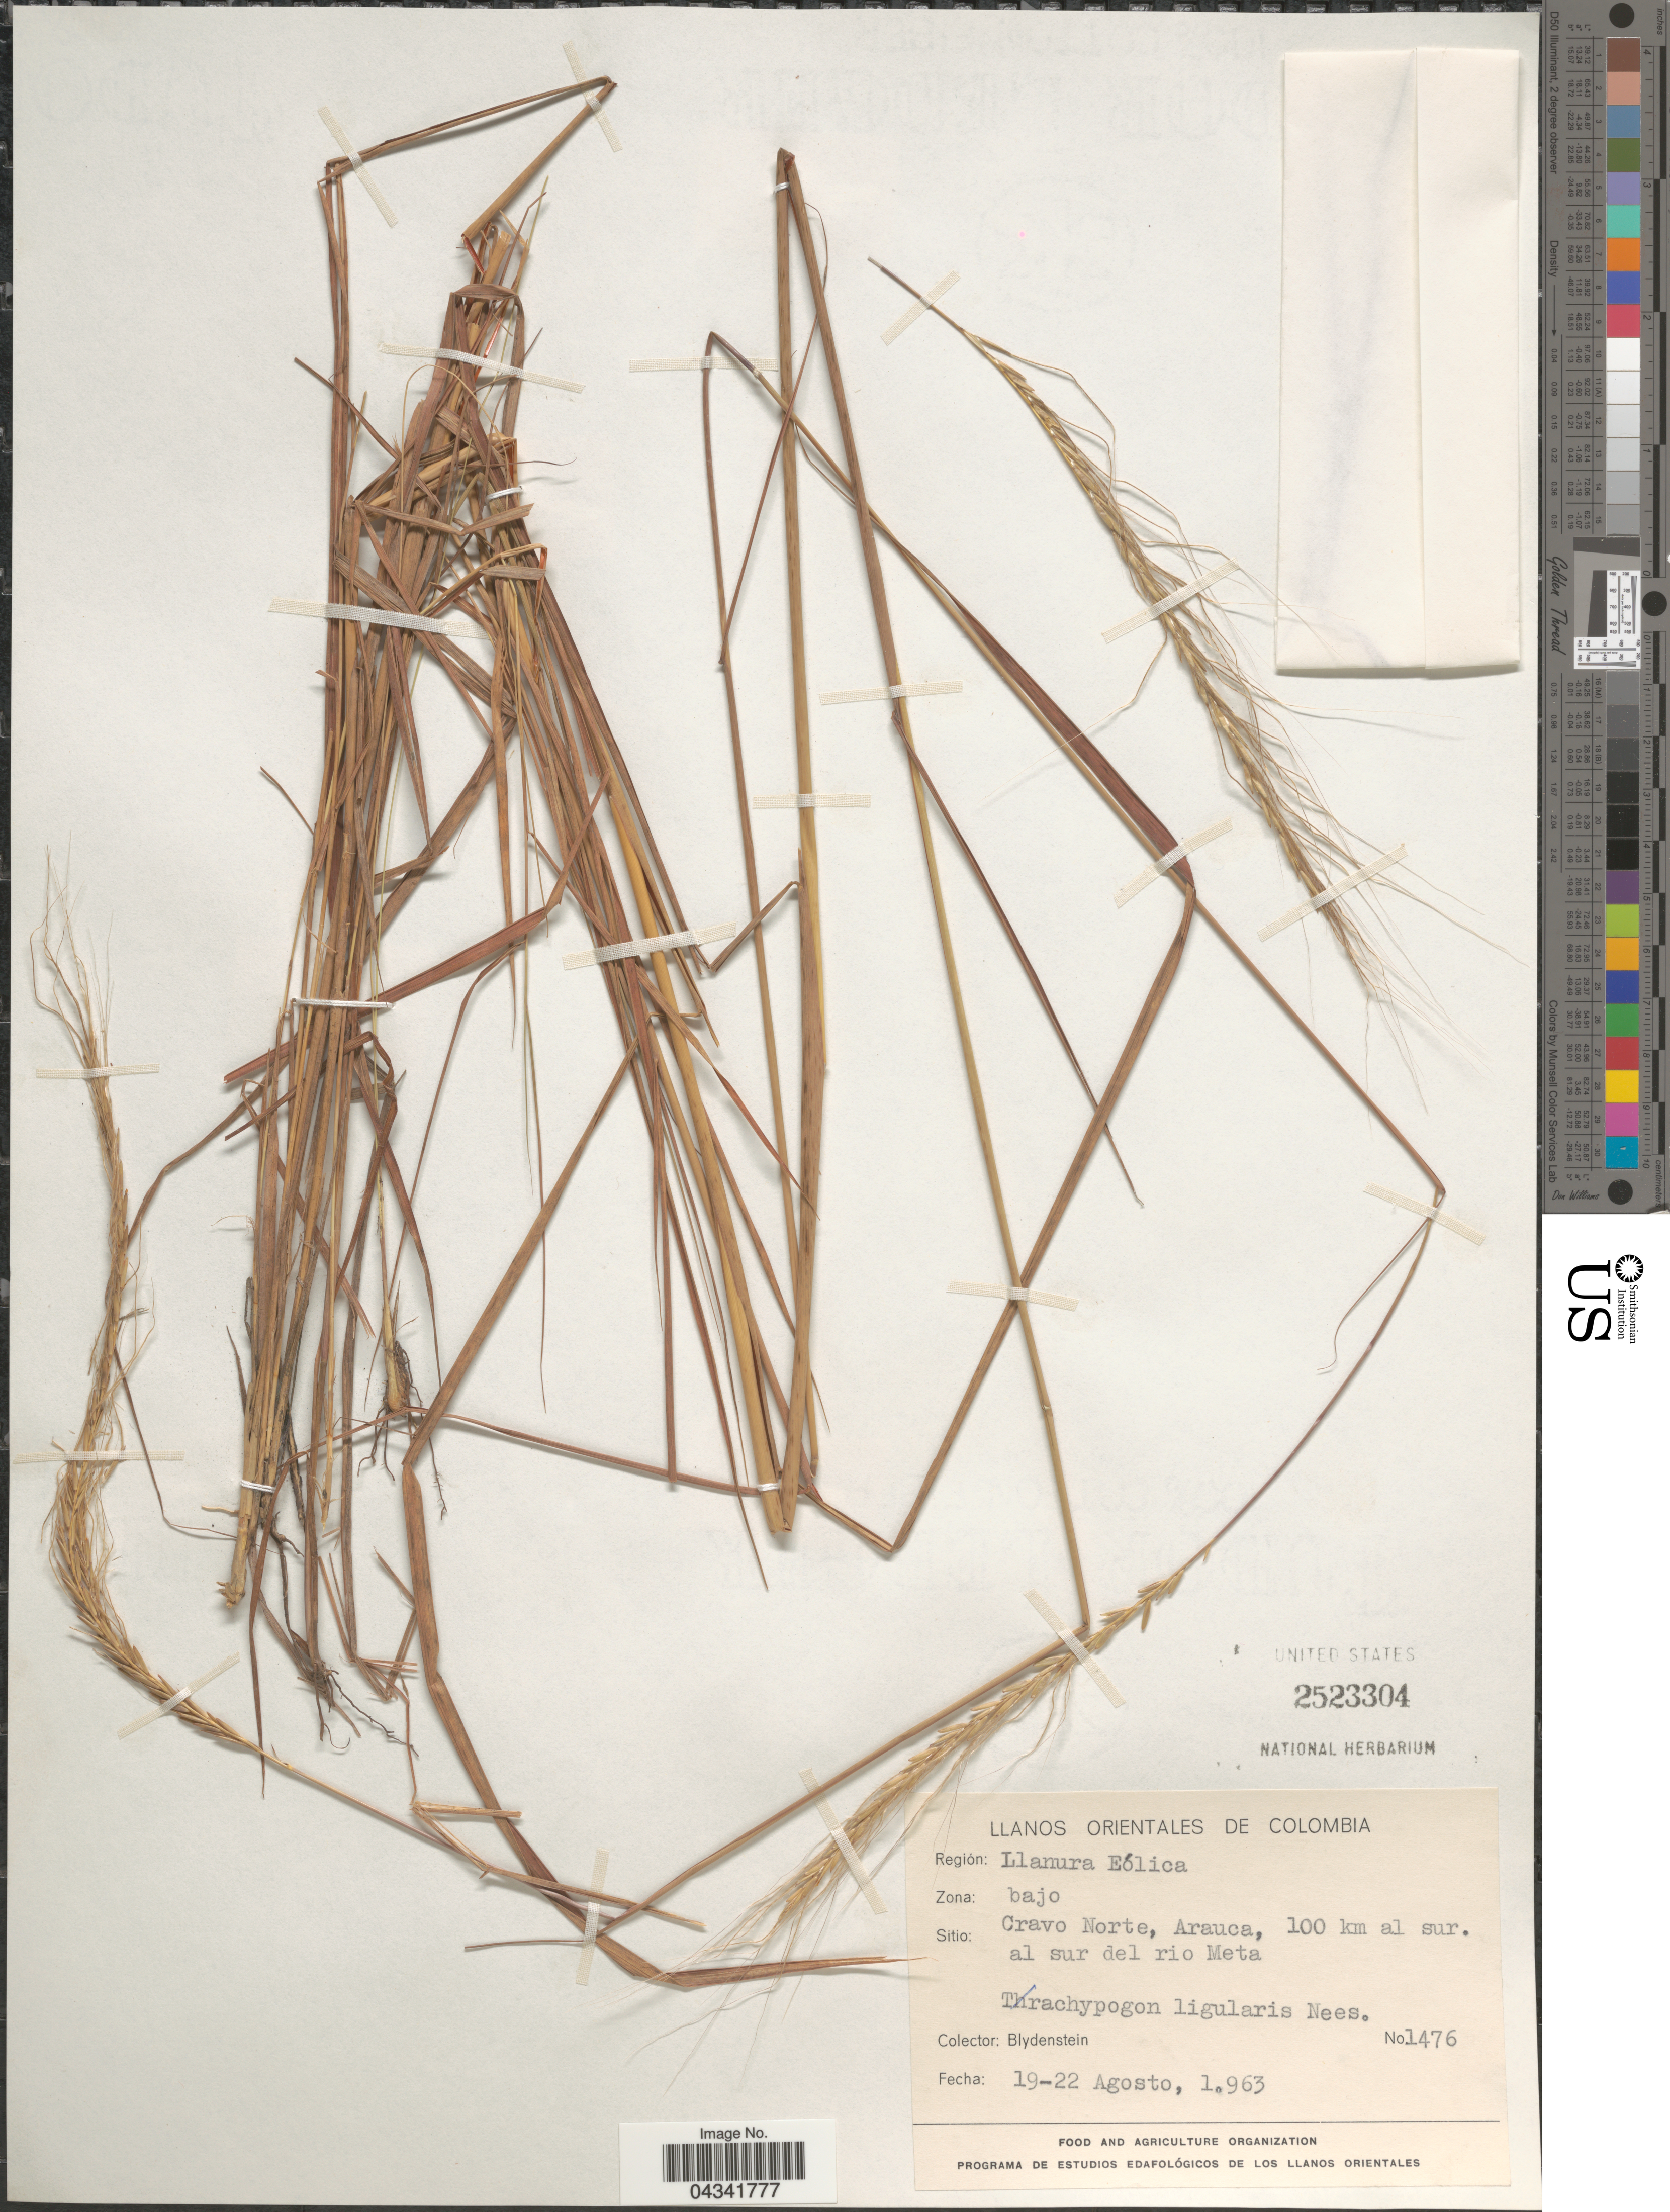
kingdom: Plantae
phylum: Tracheophyta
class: Liliopsida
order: Poales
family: Poaceae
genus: Trachypogon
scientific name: Trachypogon spicatus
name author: (L. f.) Kuntze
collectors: Blydenstein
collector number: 1476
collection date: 1963-08-19/1963-08-22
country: Colombia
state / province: Arauca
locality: Llanos Orientales de Colombia. Región: Llanura Eólica. Zona: bajo. Sitio: Cravo Norte, 100 km al sur. al sur del rio Meta.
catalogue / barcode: US 2523304